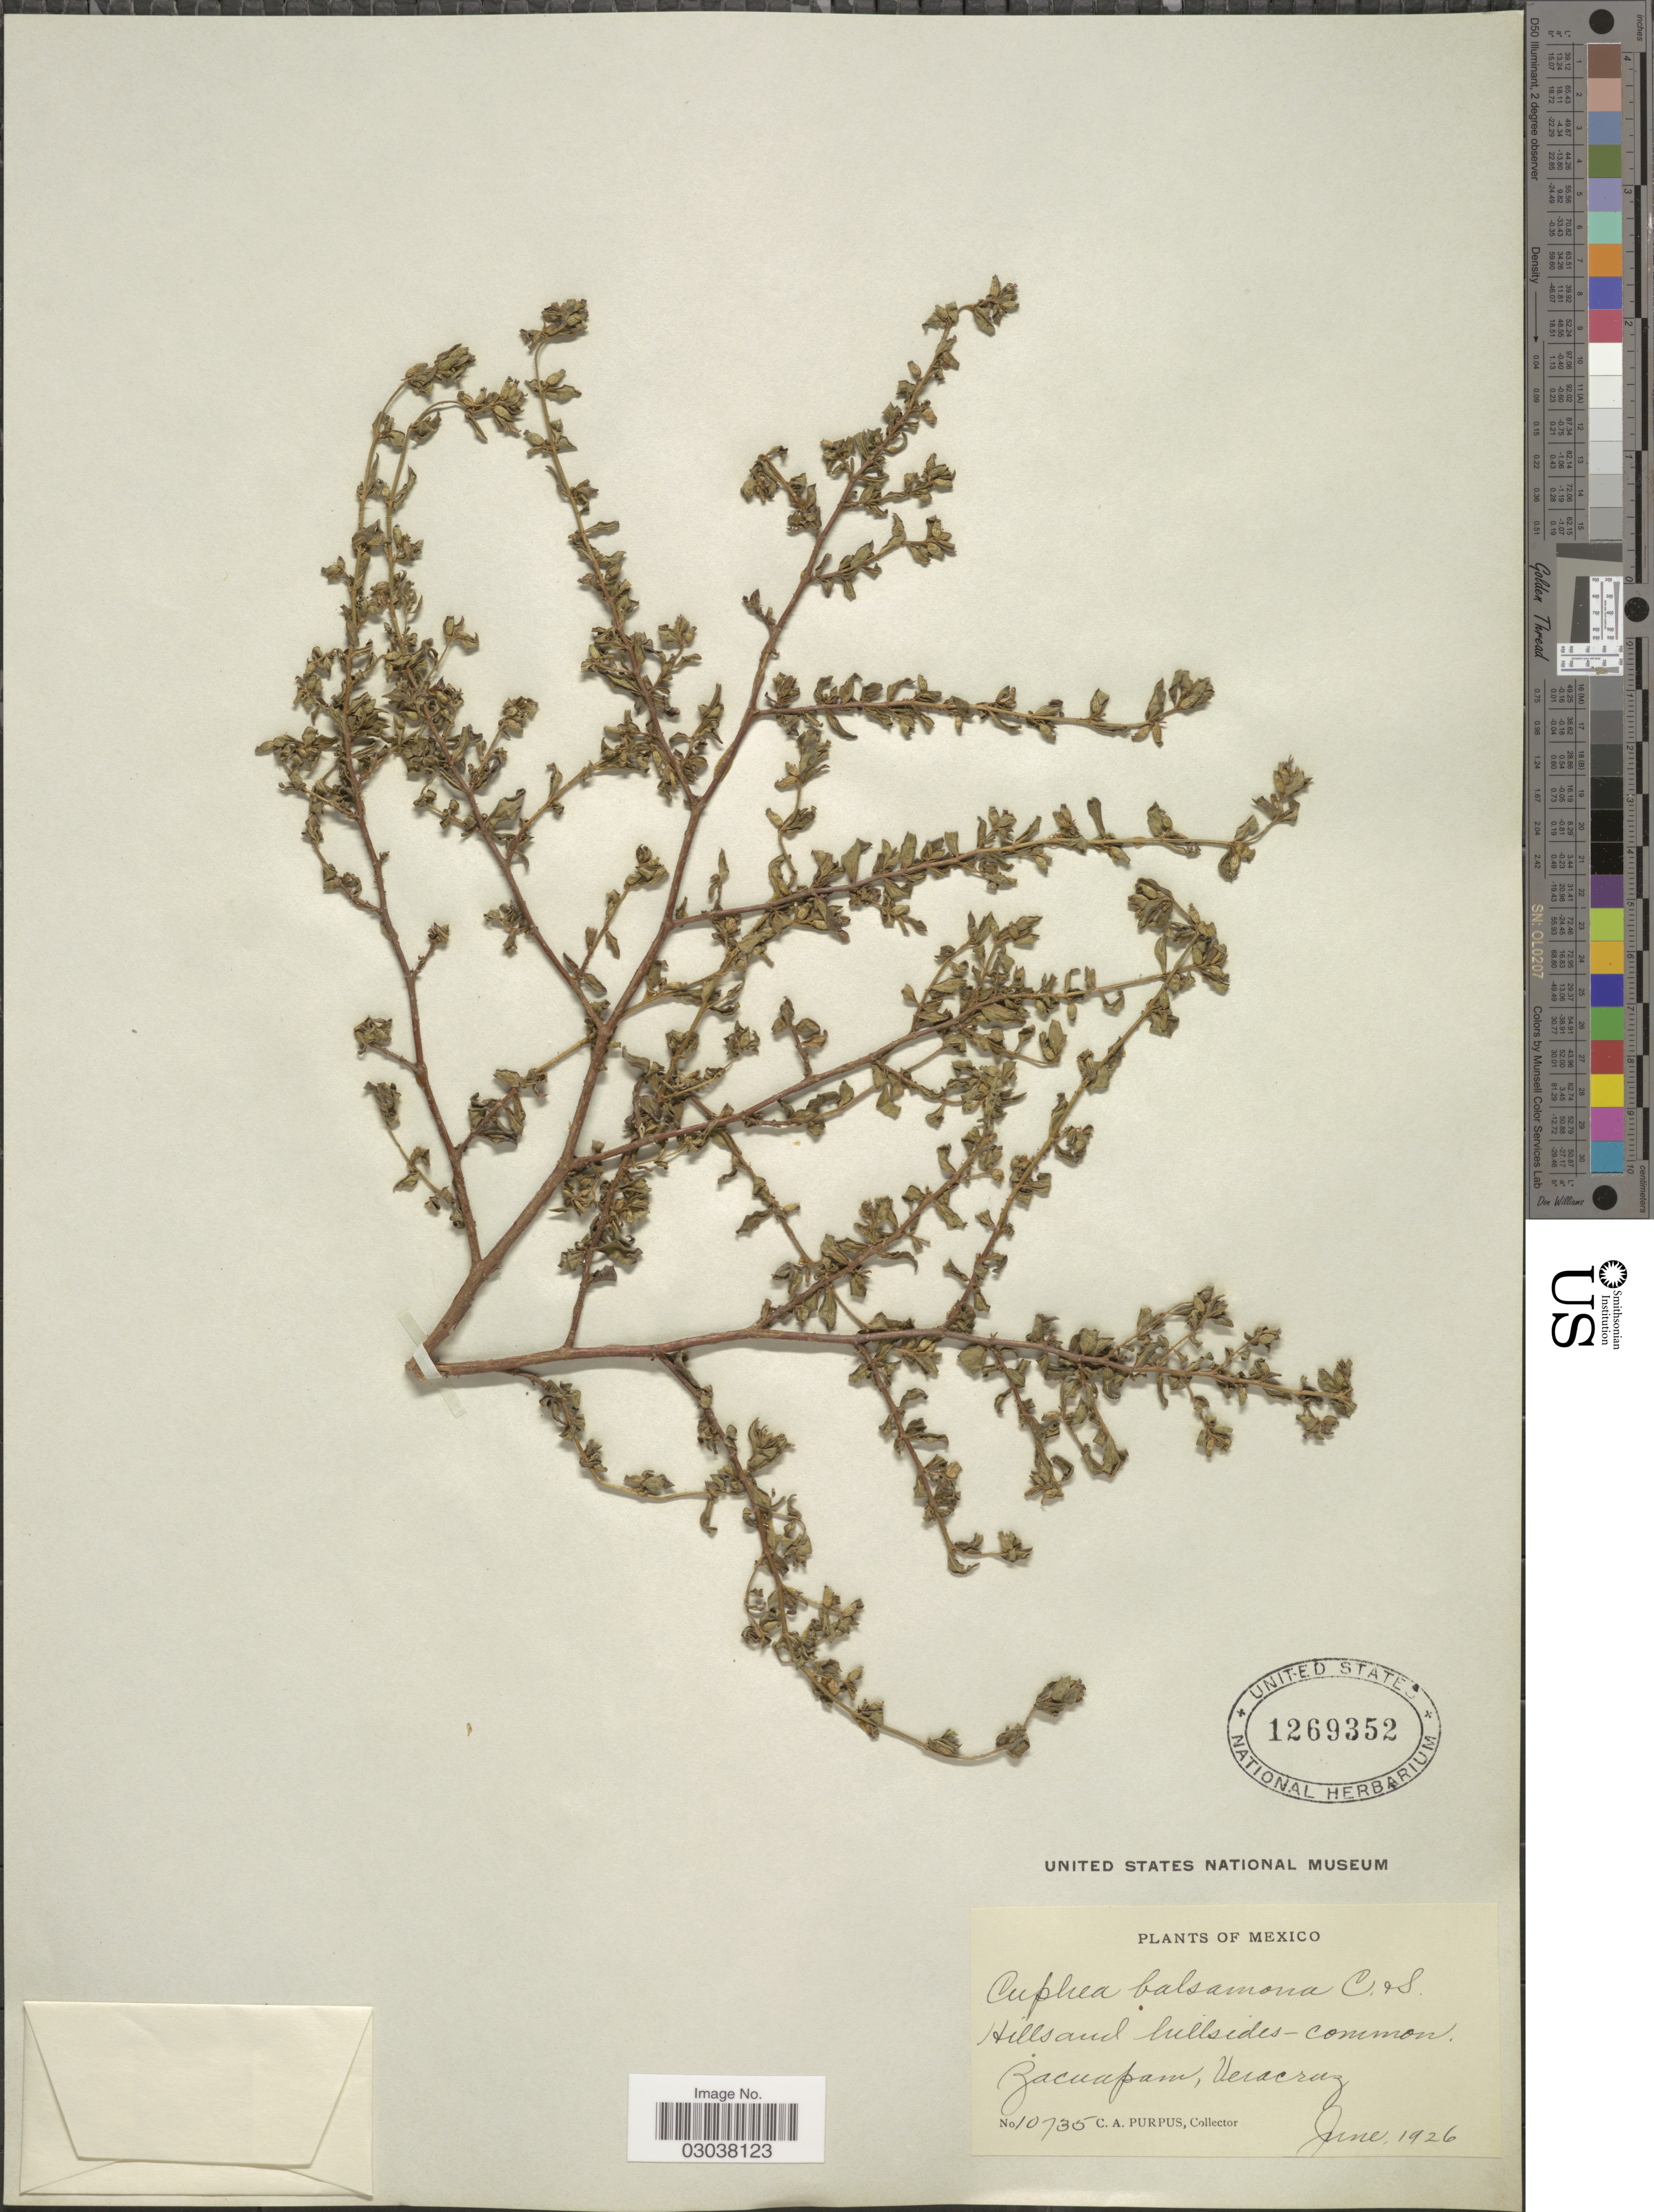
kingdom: Plantae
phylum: Tracheophyta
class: Magnoliopsida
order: Myrtales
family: Lythraceae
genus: Cuphea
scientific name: Cuphea carthagenensis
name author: (Jacq.) J.F. Macbr.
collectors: C. A. Purpus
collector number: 10735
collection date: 1926-06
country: Mexico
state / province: Veracruz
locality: Zacuapan, Veracruz.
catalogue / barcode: US 1269352